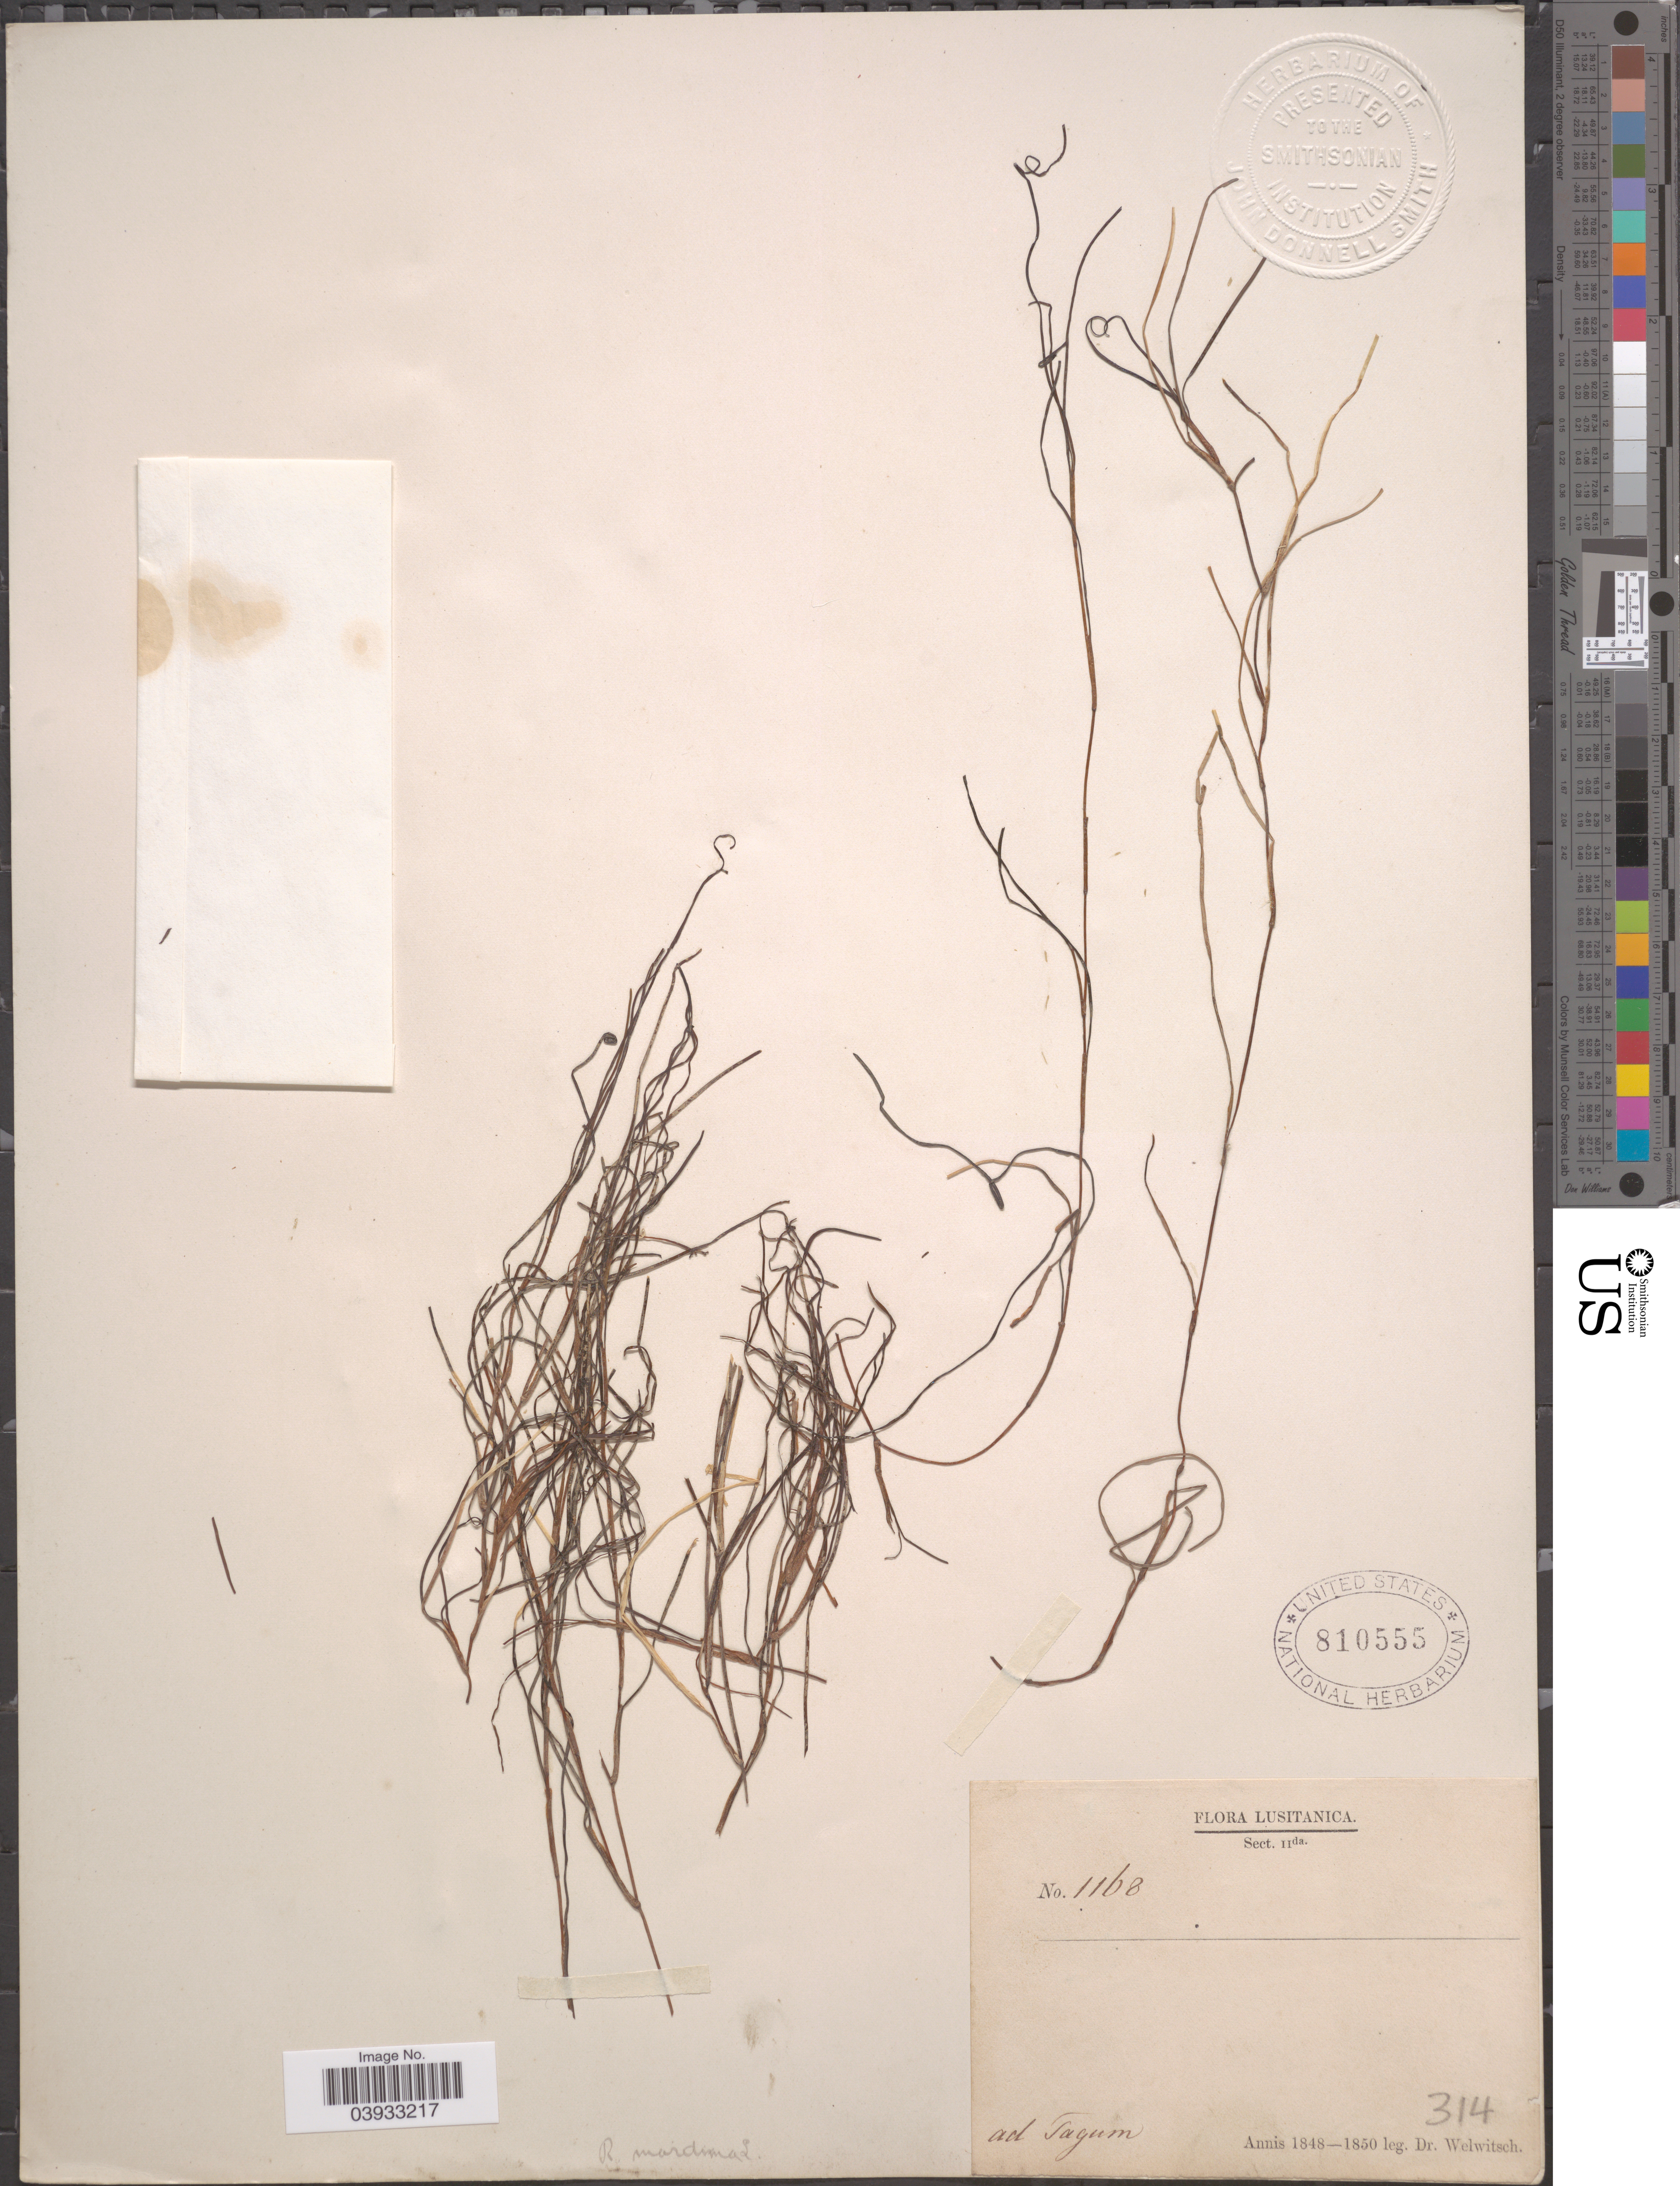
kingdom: Plantae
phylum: Tracheophyta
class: Liliopsida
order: Alismatales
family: Ruppiaceae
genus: Ruppia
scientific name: Ruppia maritima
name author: L.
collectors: -. Welwitsch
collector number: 1168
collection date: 1848/1850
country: Portugal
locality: Lusitanica. Sect. 11da. Ad Tagum.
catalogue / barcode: US 810555